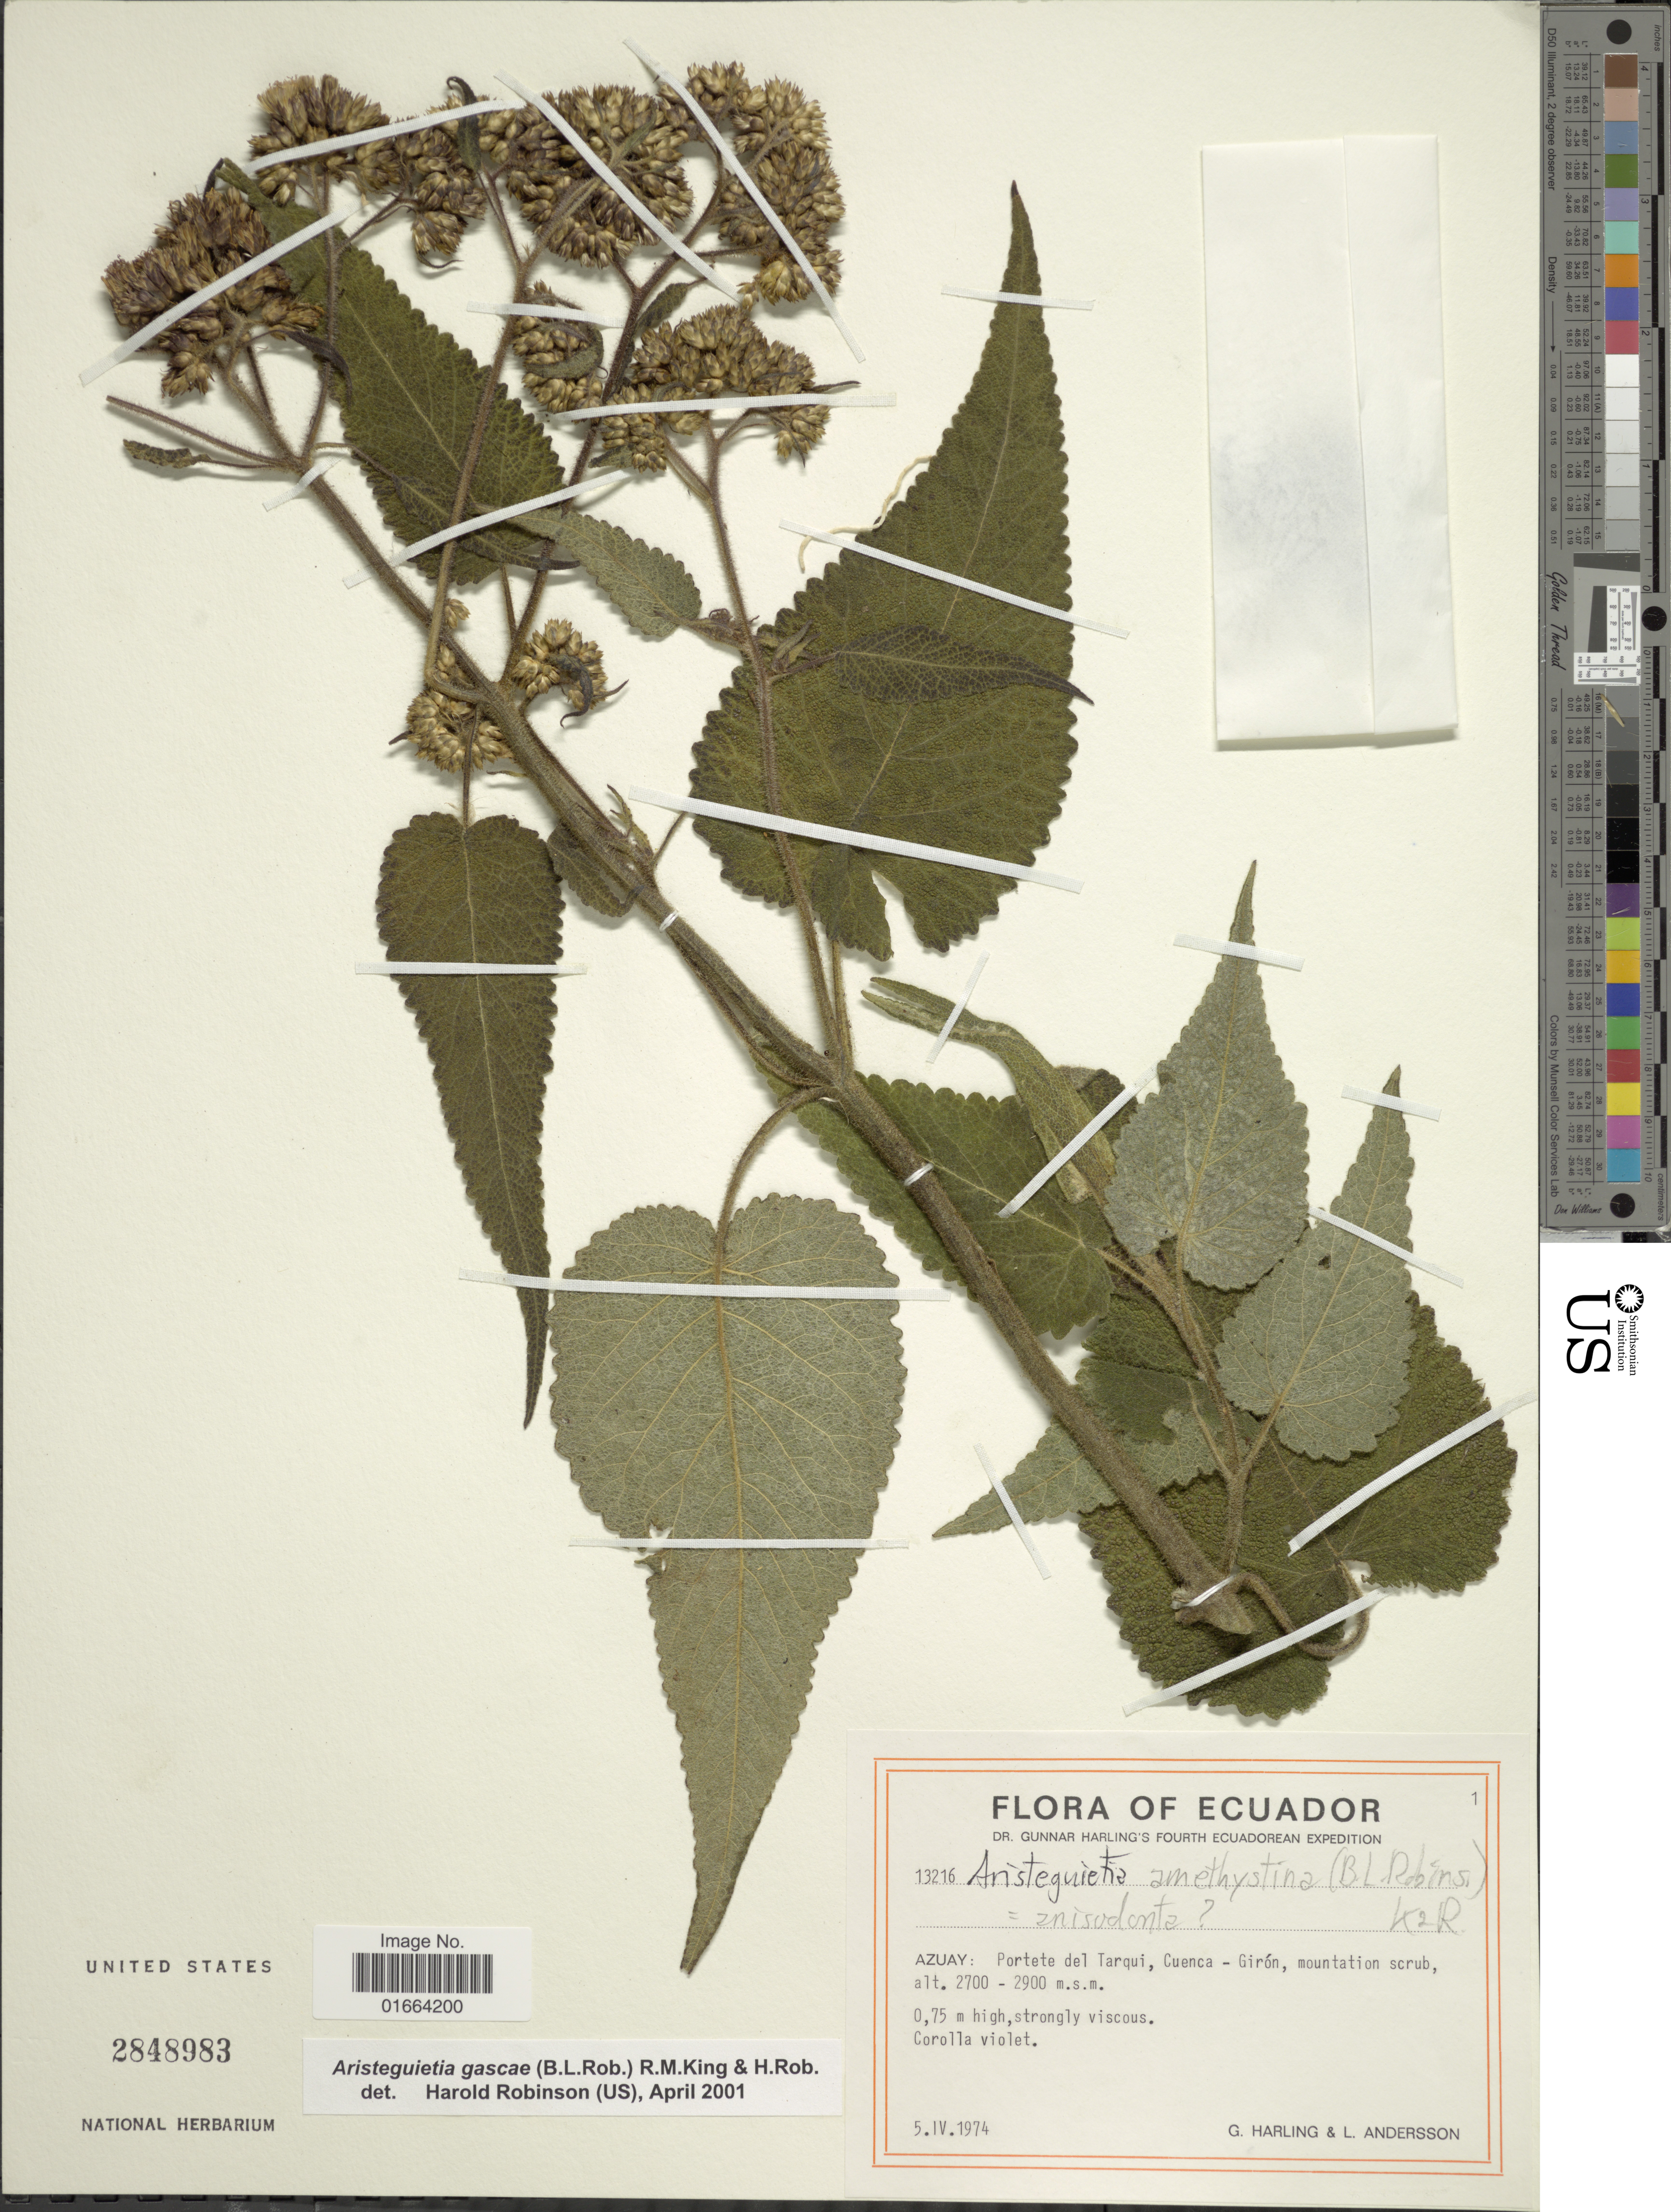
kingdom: Plantae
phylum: Tracheophyta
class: Magnoliopsida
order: Asterales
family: Asteraceae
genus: Aristeguietia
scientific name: Aristeguietia gascae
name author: (B.L. Rob.) R.M. King & H. Rob.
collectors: G. Harling & L. Andersson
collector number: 13216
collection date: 1974-04-05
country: Ecuador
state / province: Azuay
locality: Portete del Tarqui, Cuenca - Girón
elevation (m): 2700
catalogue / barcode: US 2848983